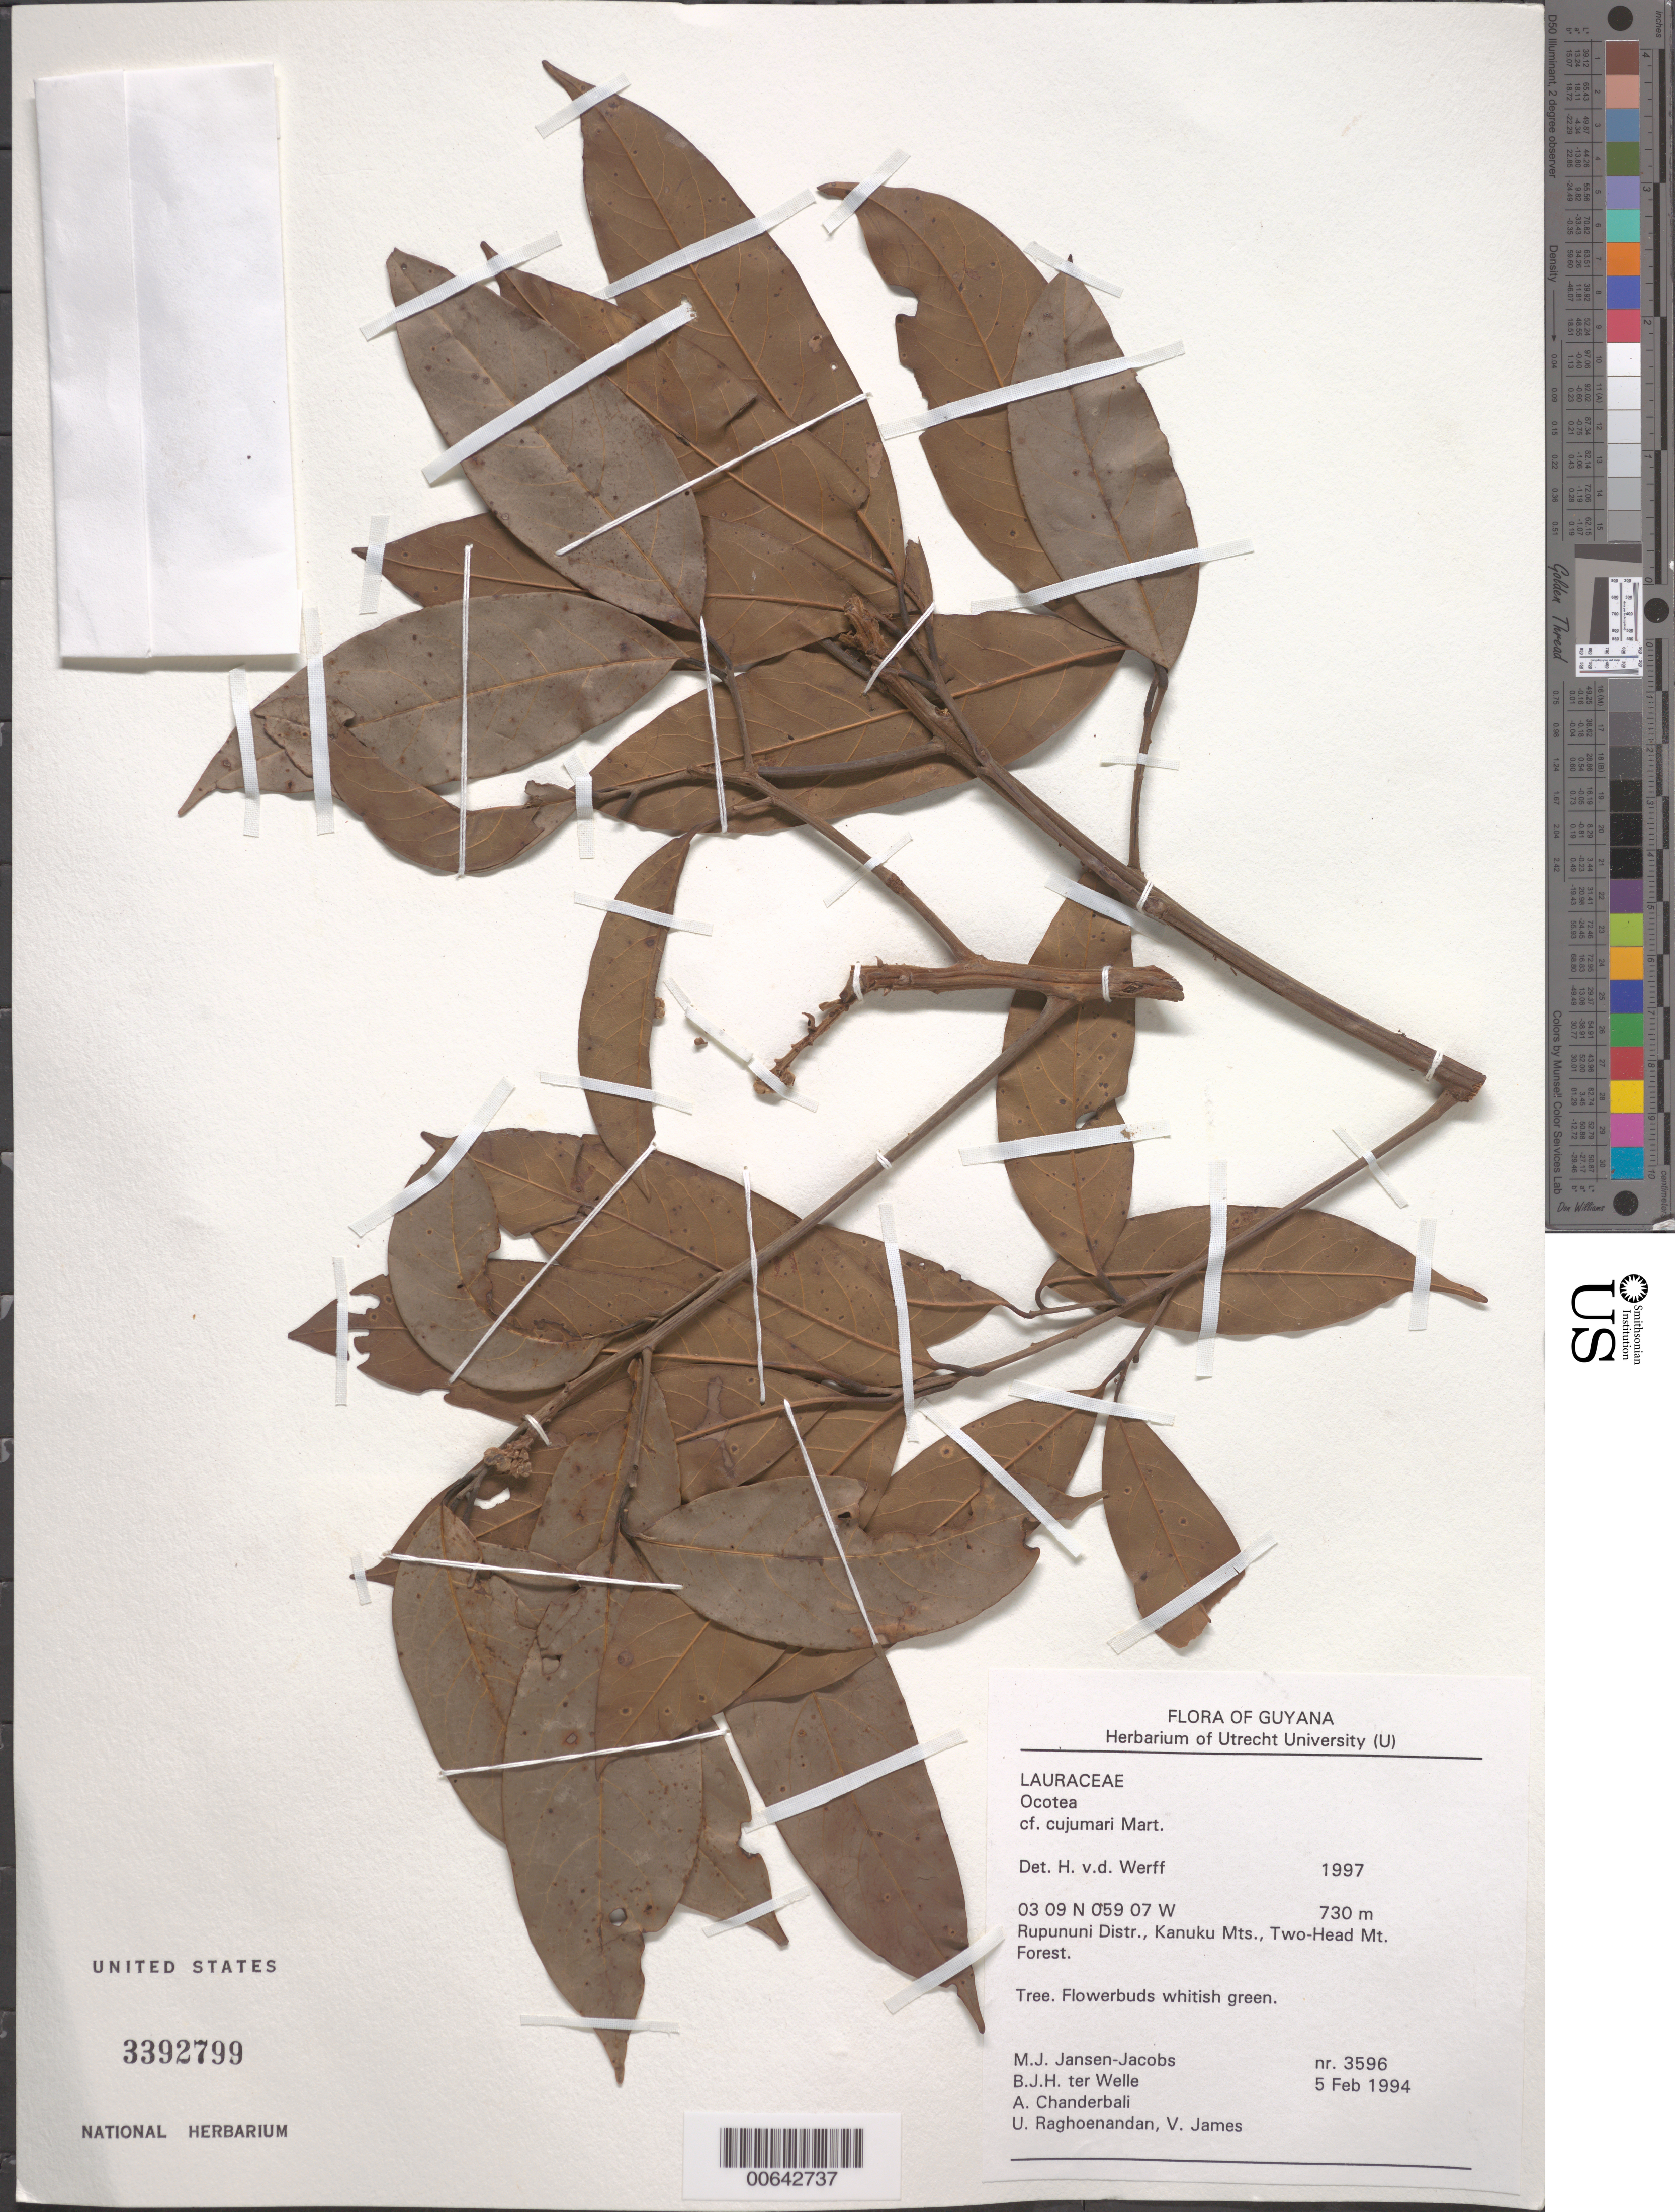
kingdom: Plantae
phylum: Tracheophyta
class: Magnoliopsida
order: Laurales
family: Lauraceae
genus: Ocotea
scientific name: Ocotea cujumary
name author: Mart.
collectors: M. J. Jansen-Jacobs, B. Welle, A. S. Chanderbali, U. Raghoenandan & V. James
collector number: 3596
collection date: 1994-02-05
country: Guyana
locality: Rupununi Distr., Kanuku Mts., Two-Head Mt. Forest.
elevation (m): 730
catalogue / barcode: US 3392799